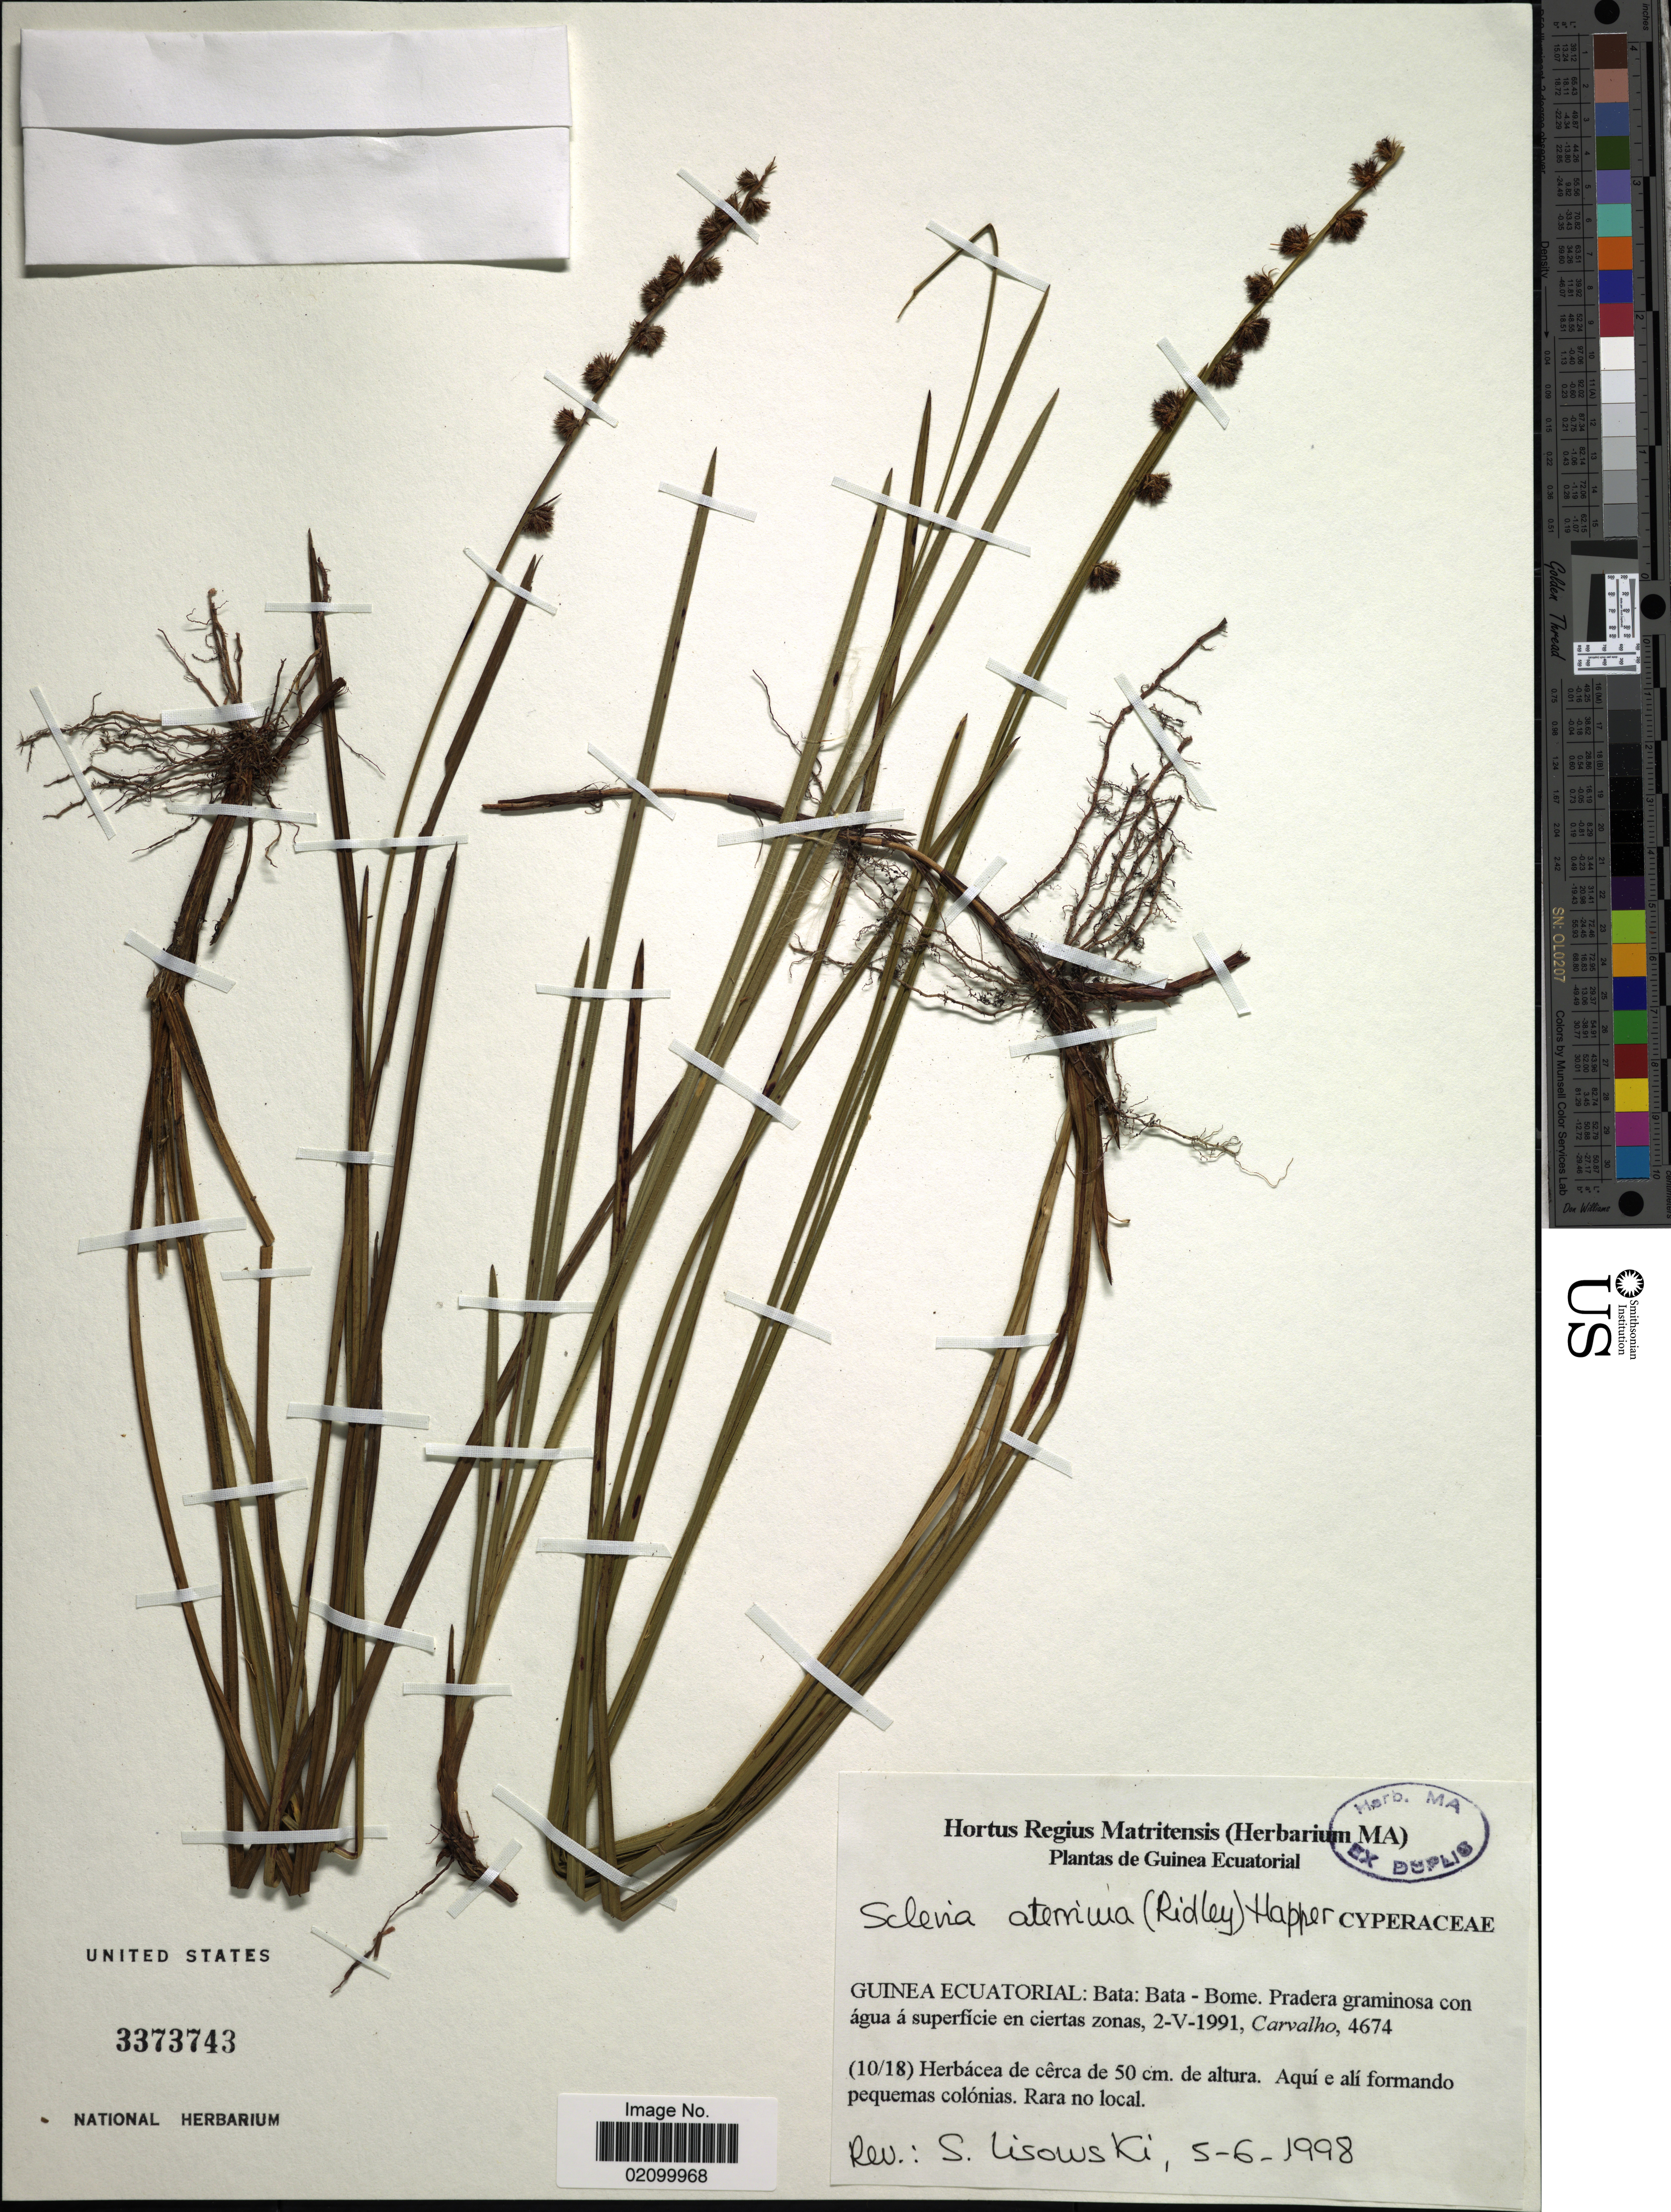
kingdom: Plantae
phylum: Tracheophyta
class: Liliopsida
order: Poales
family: Cyperaceae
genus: Scleria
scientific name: Scleria catophylla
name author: C.B. Clarke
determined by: Strong, Mark T., (BOT), Smithsonian Institution - National Museum of Natural History (UNITED STATES)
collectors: Carvalho, --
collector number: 4674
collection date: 1991-05-02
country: Equatorial Guinea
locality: Guinea Ecuatorial: Bata: Bata - Bome.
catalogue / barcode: US 3373743